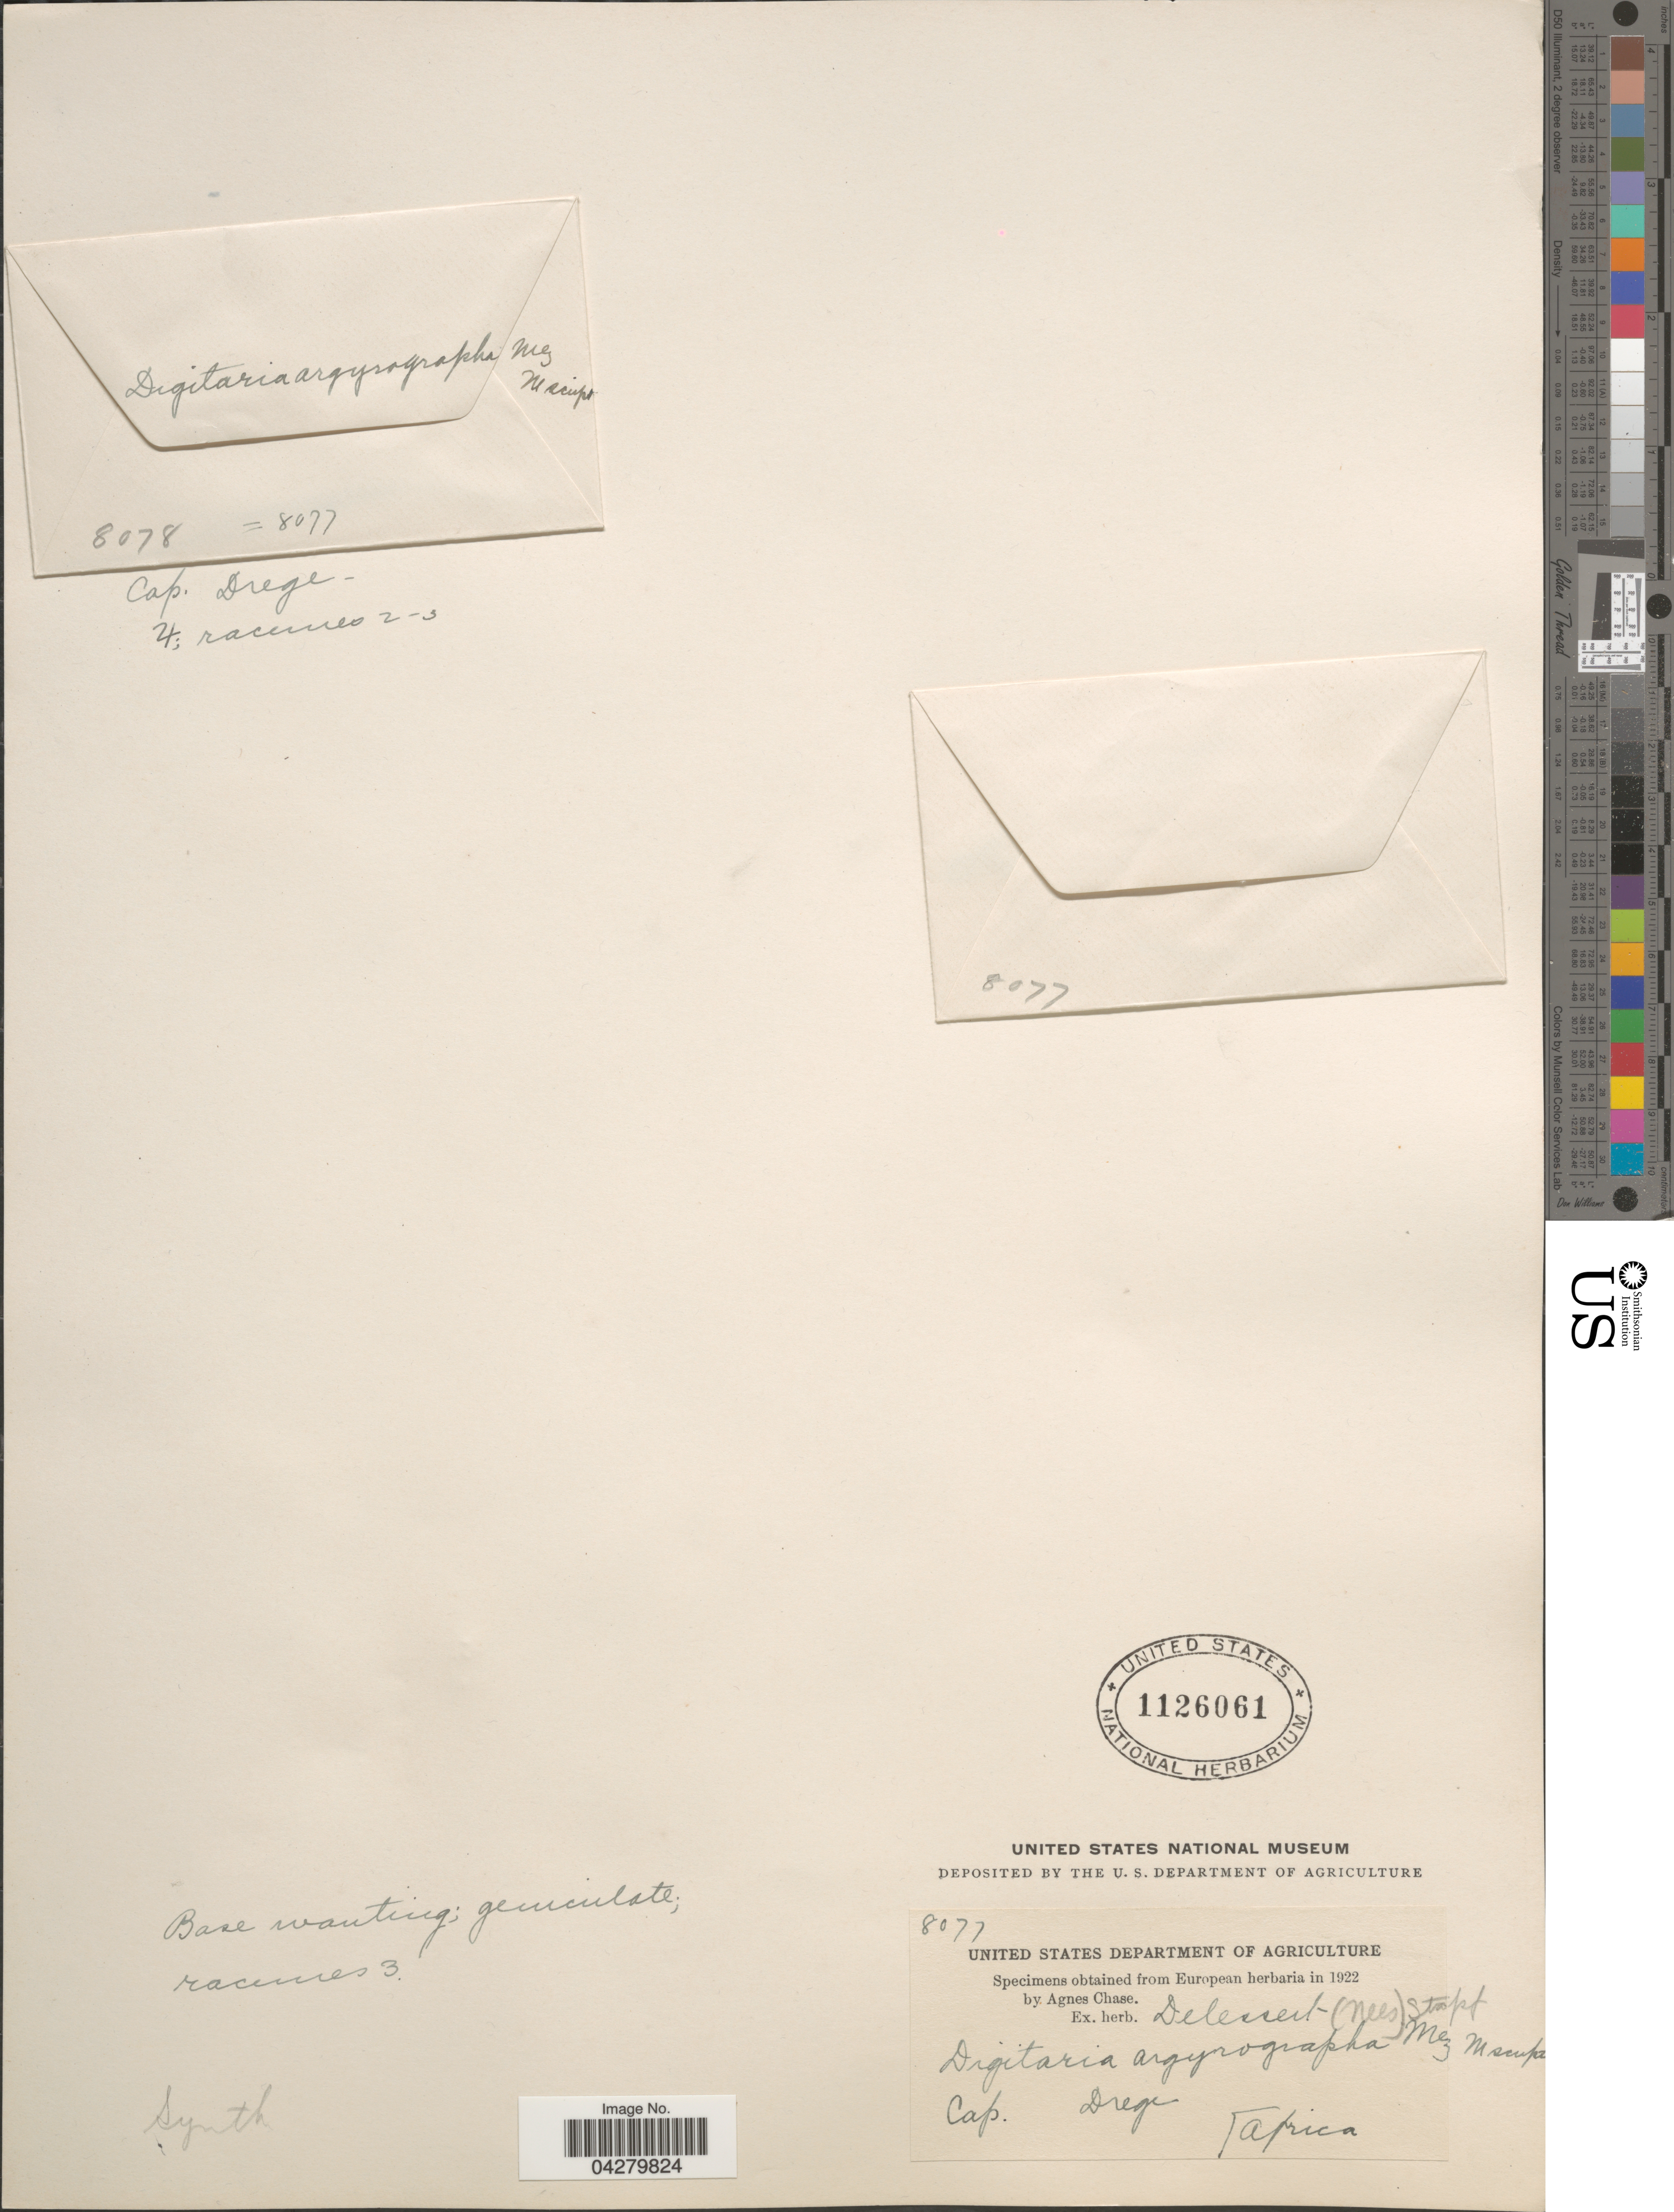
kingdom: Plantae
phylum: Tracheophyta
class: Liliopsida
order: Poales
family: Poaceae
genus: Digitaria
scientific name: Digitaria argyrograpta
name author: (Nees) Stapf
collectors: C. Drege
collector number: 8077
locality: Africa [probably South Africa]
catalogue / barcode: US 1126061